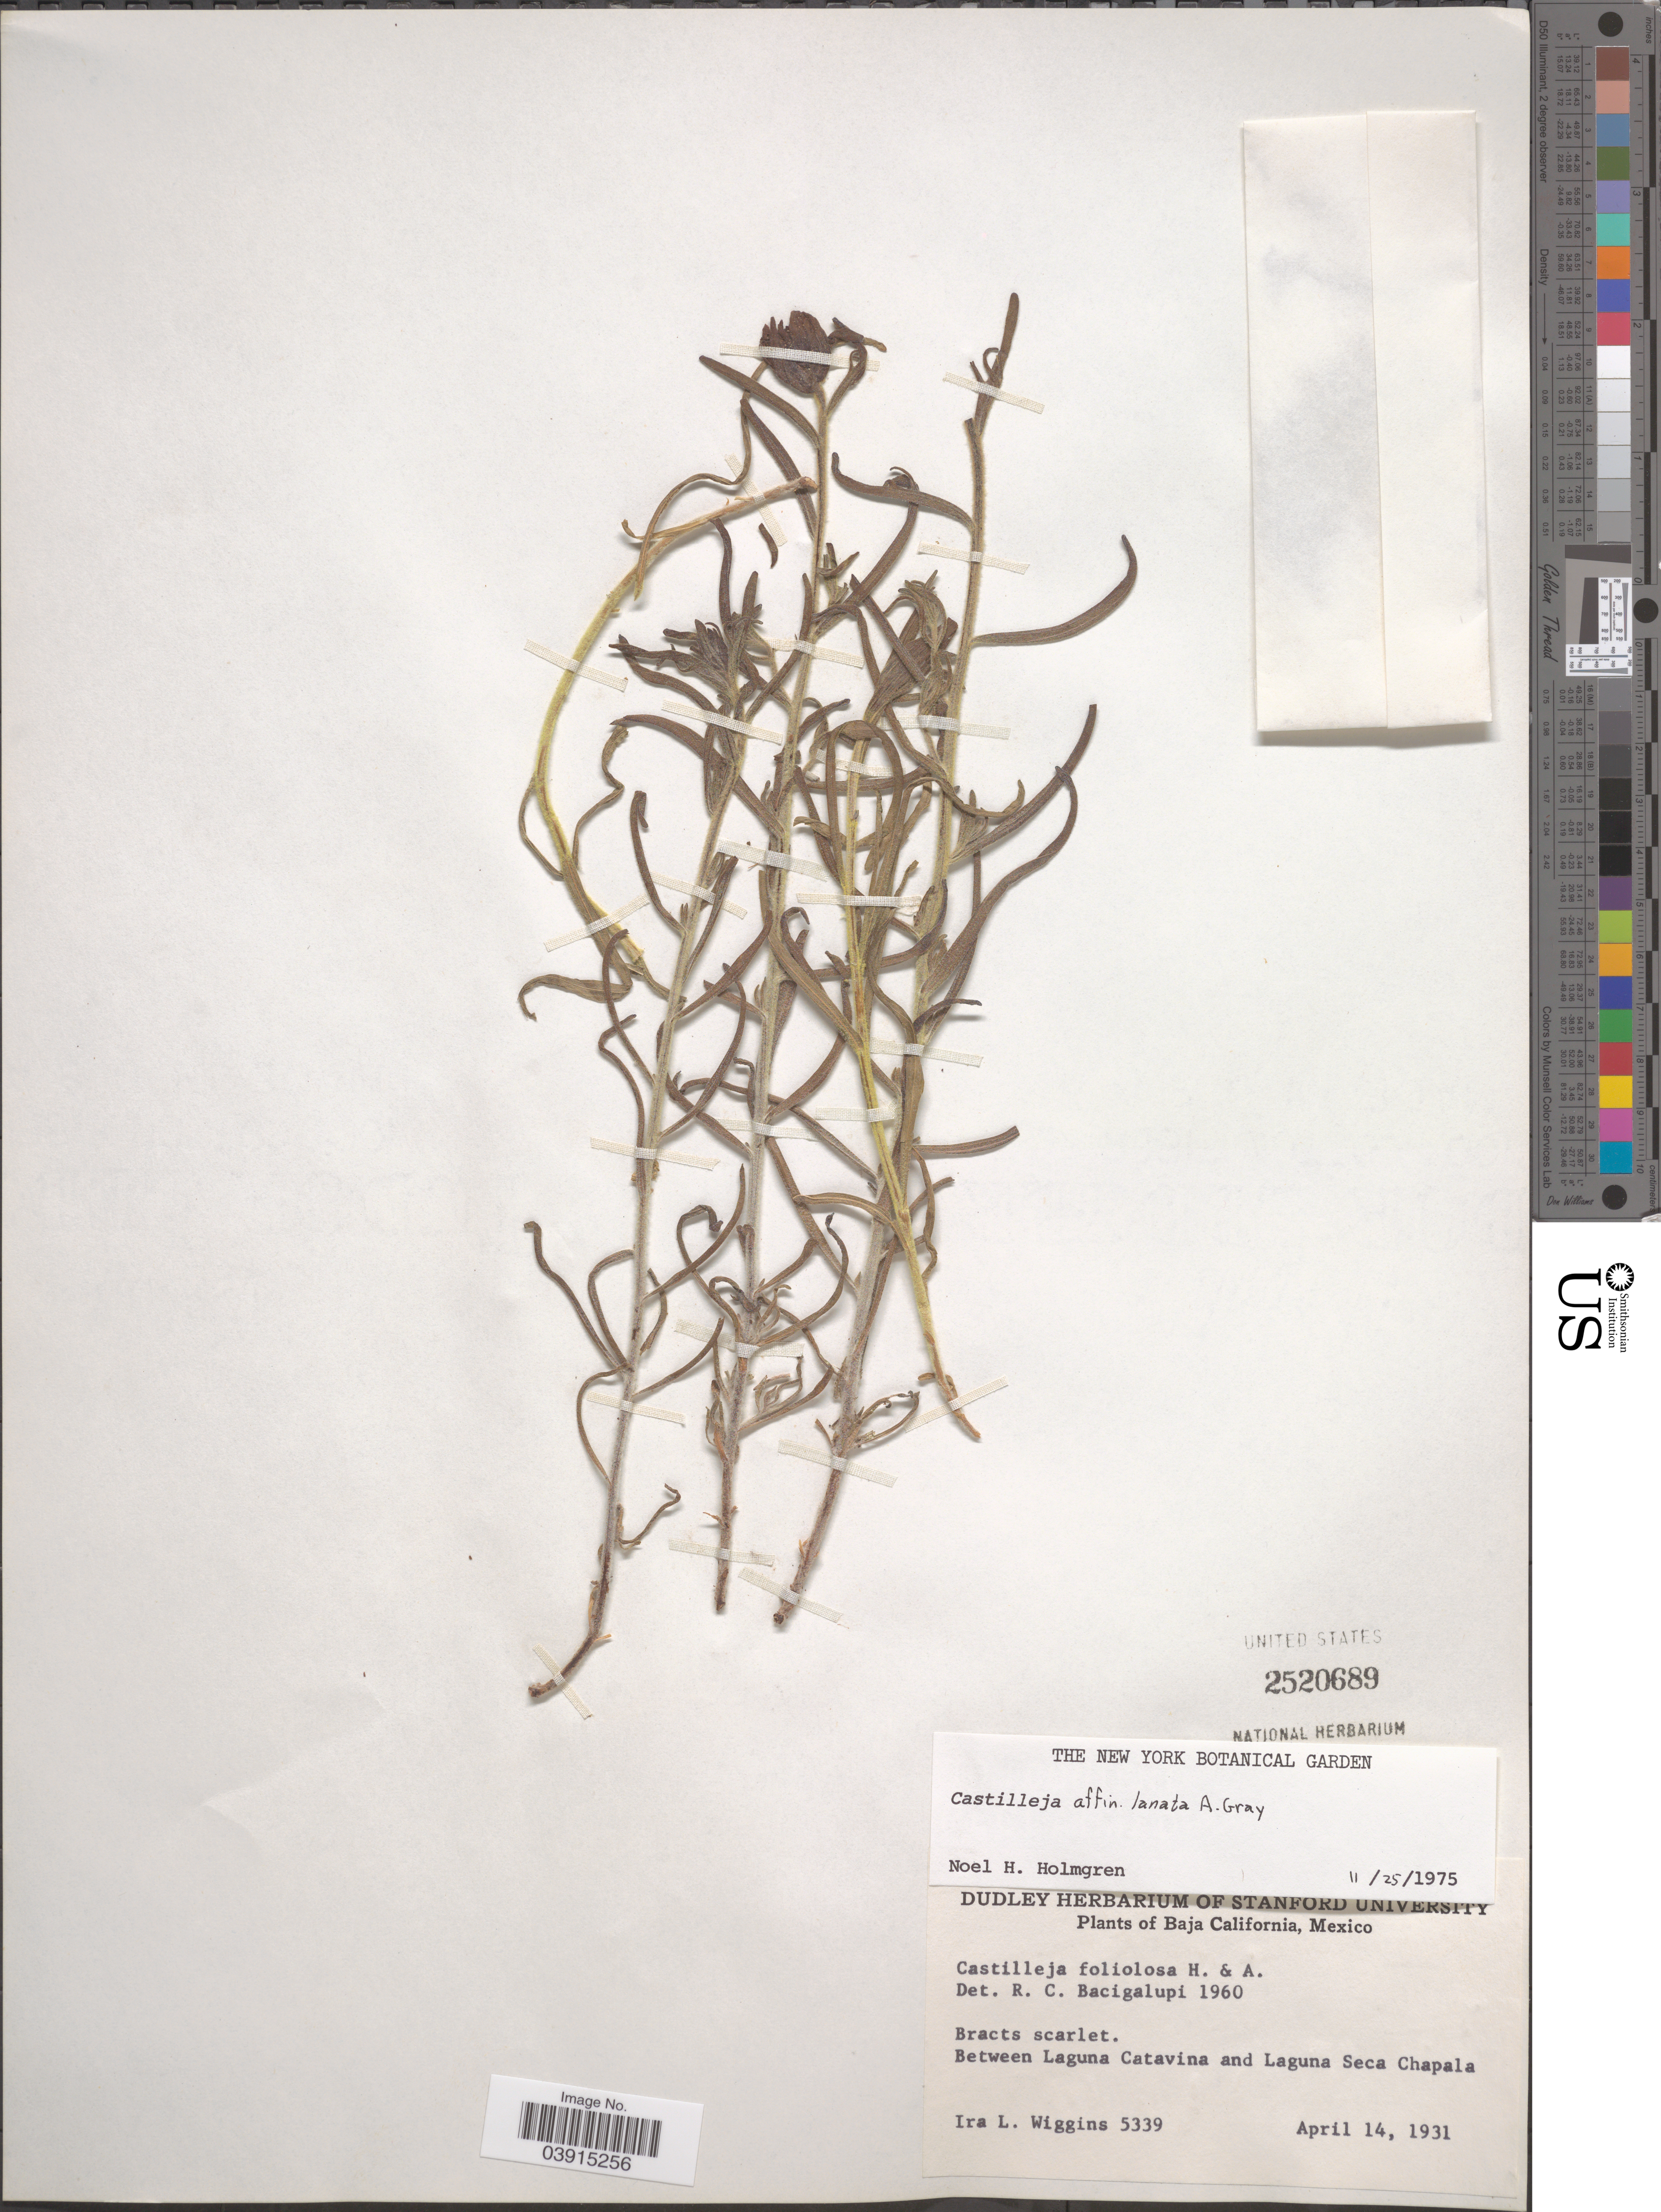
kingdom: Plantae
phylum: Tracheophyta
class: Magnoliopsida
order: Lamiales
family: Orobanchaceae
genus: Castilleja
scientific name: Castilleja lanata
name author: A. Gray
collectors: I. L. Wiggins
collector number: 5339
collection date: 1931-04-14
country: Mexico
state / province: Baja California Norte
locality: Between Laguna Catavina and Laguna Seca Chapala.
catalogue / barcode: US 2520689